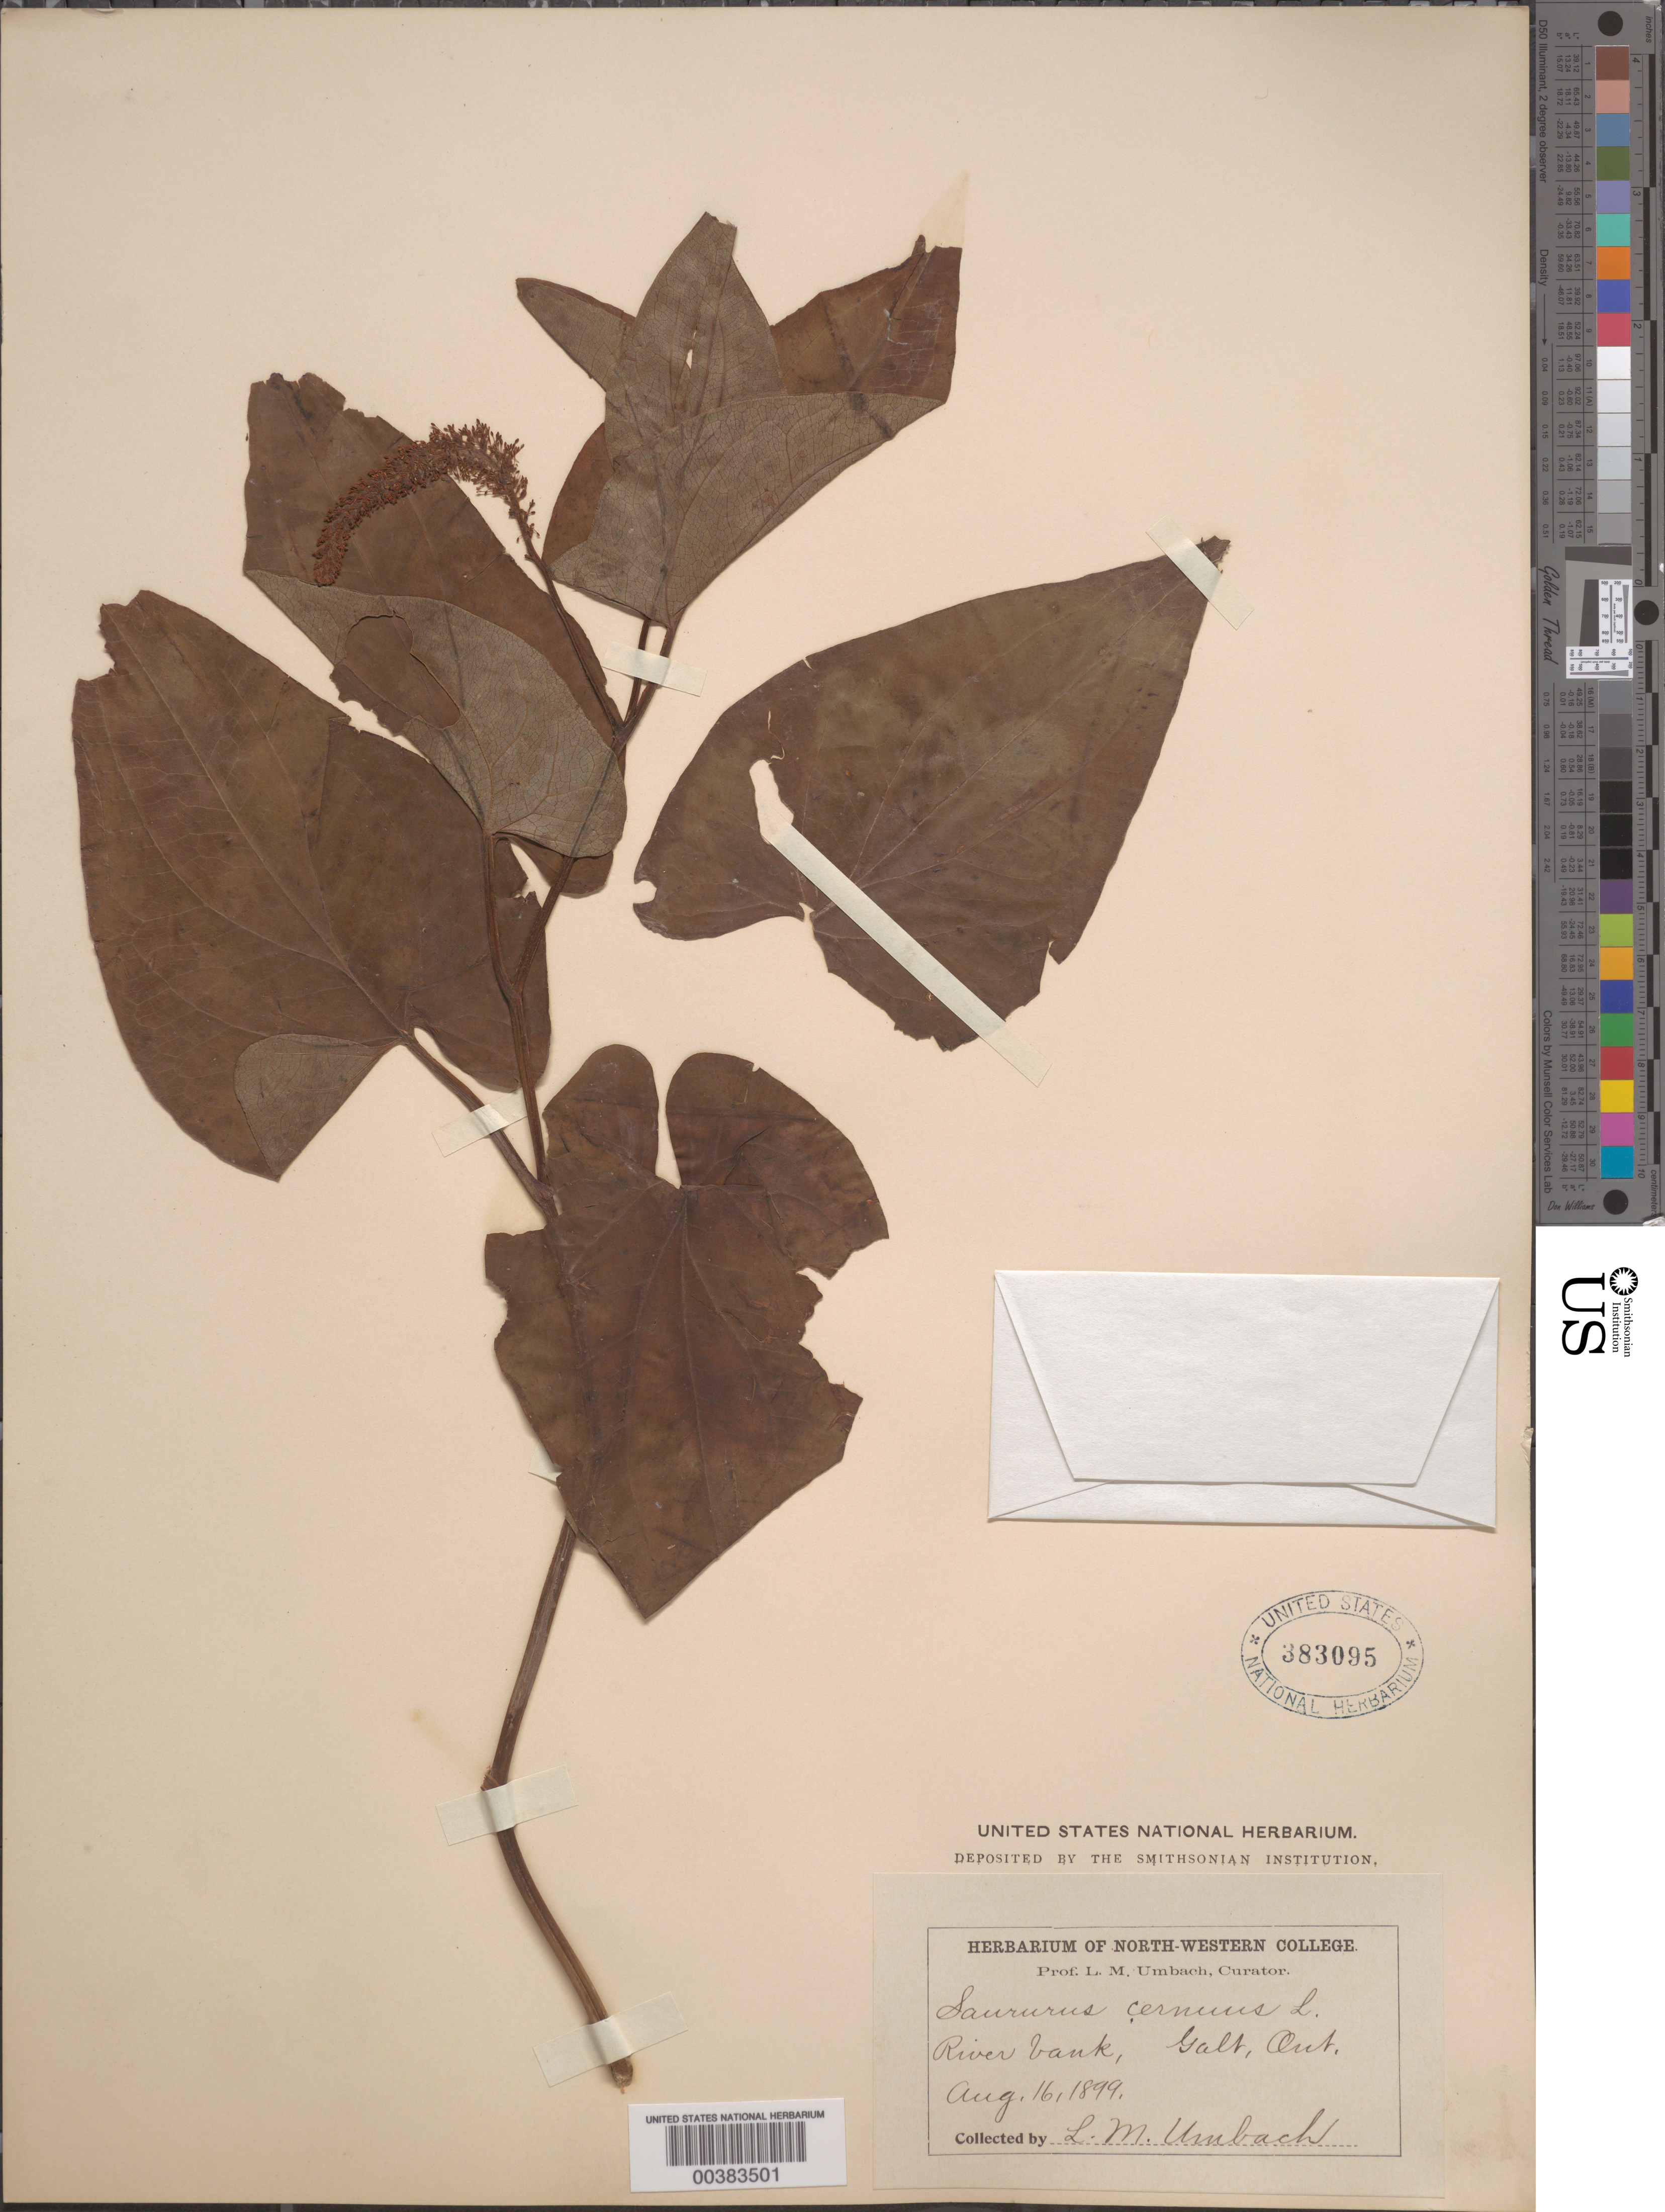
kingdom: Plantae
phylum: Tracheophyta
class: Magnoliopsida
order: Piperales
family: Saururaceae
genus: Saururus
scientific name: Saururus cernuus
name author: L.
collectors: L. M. Umbach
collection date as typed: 16 Aug 1899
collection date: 1899-08-16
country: Canada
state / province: Ontario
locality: Galt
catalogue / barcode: US 383095